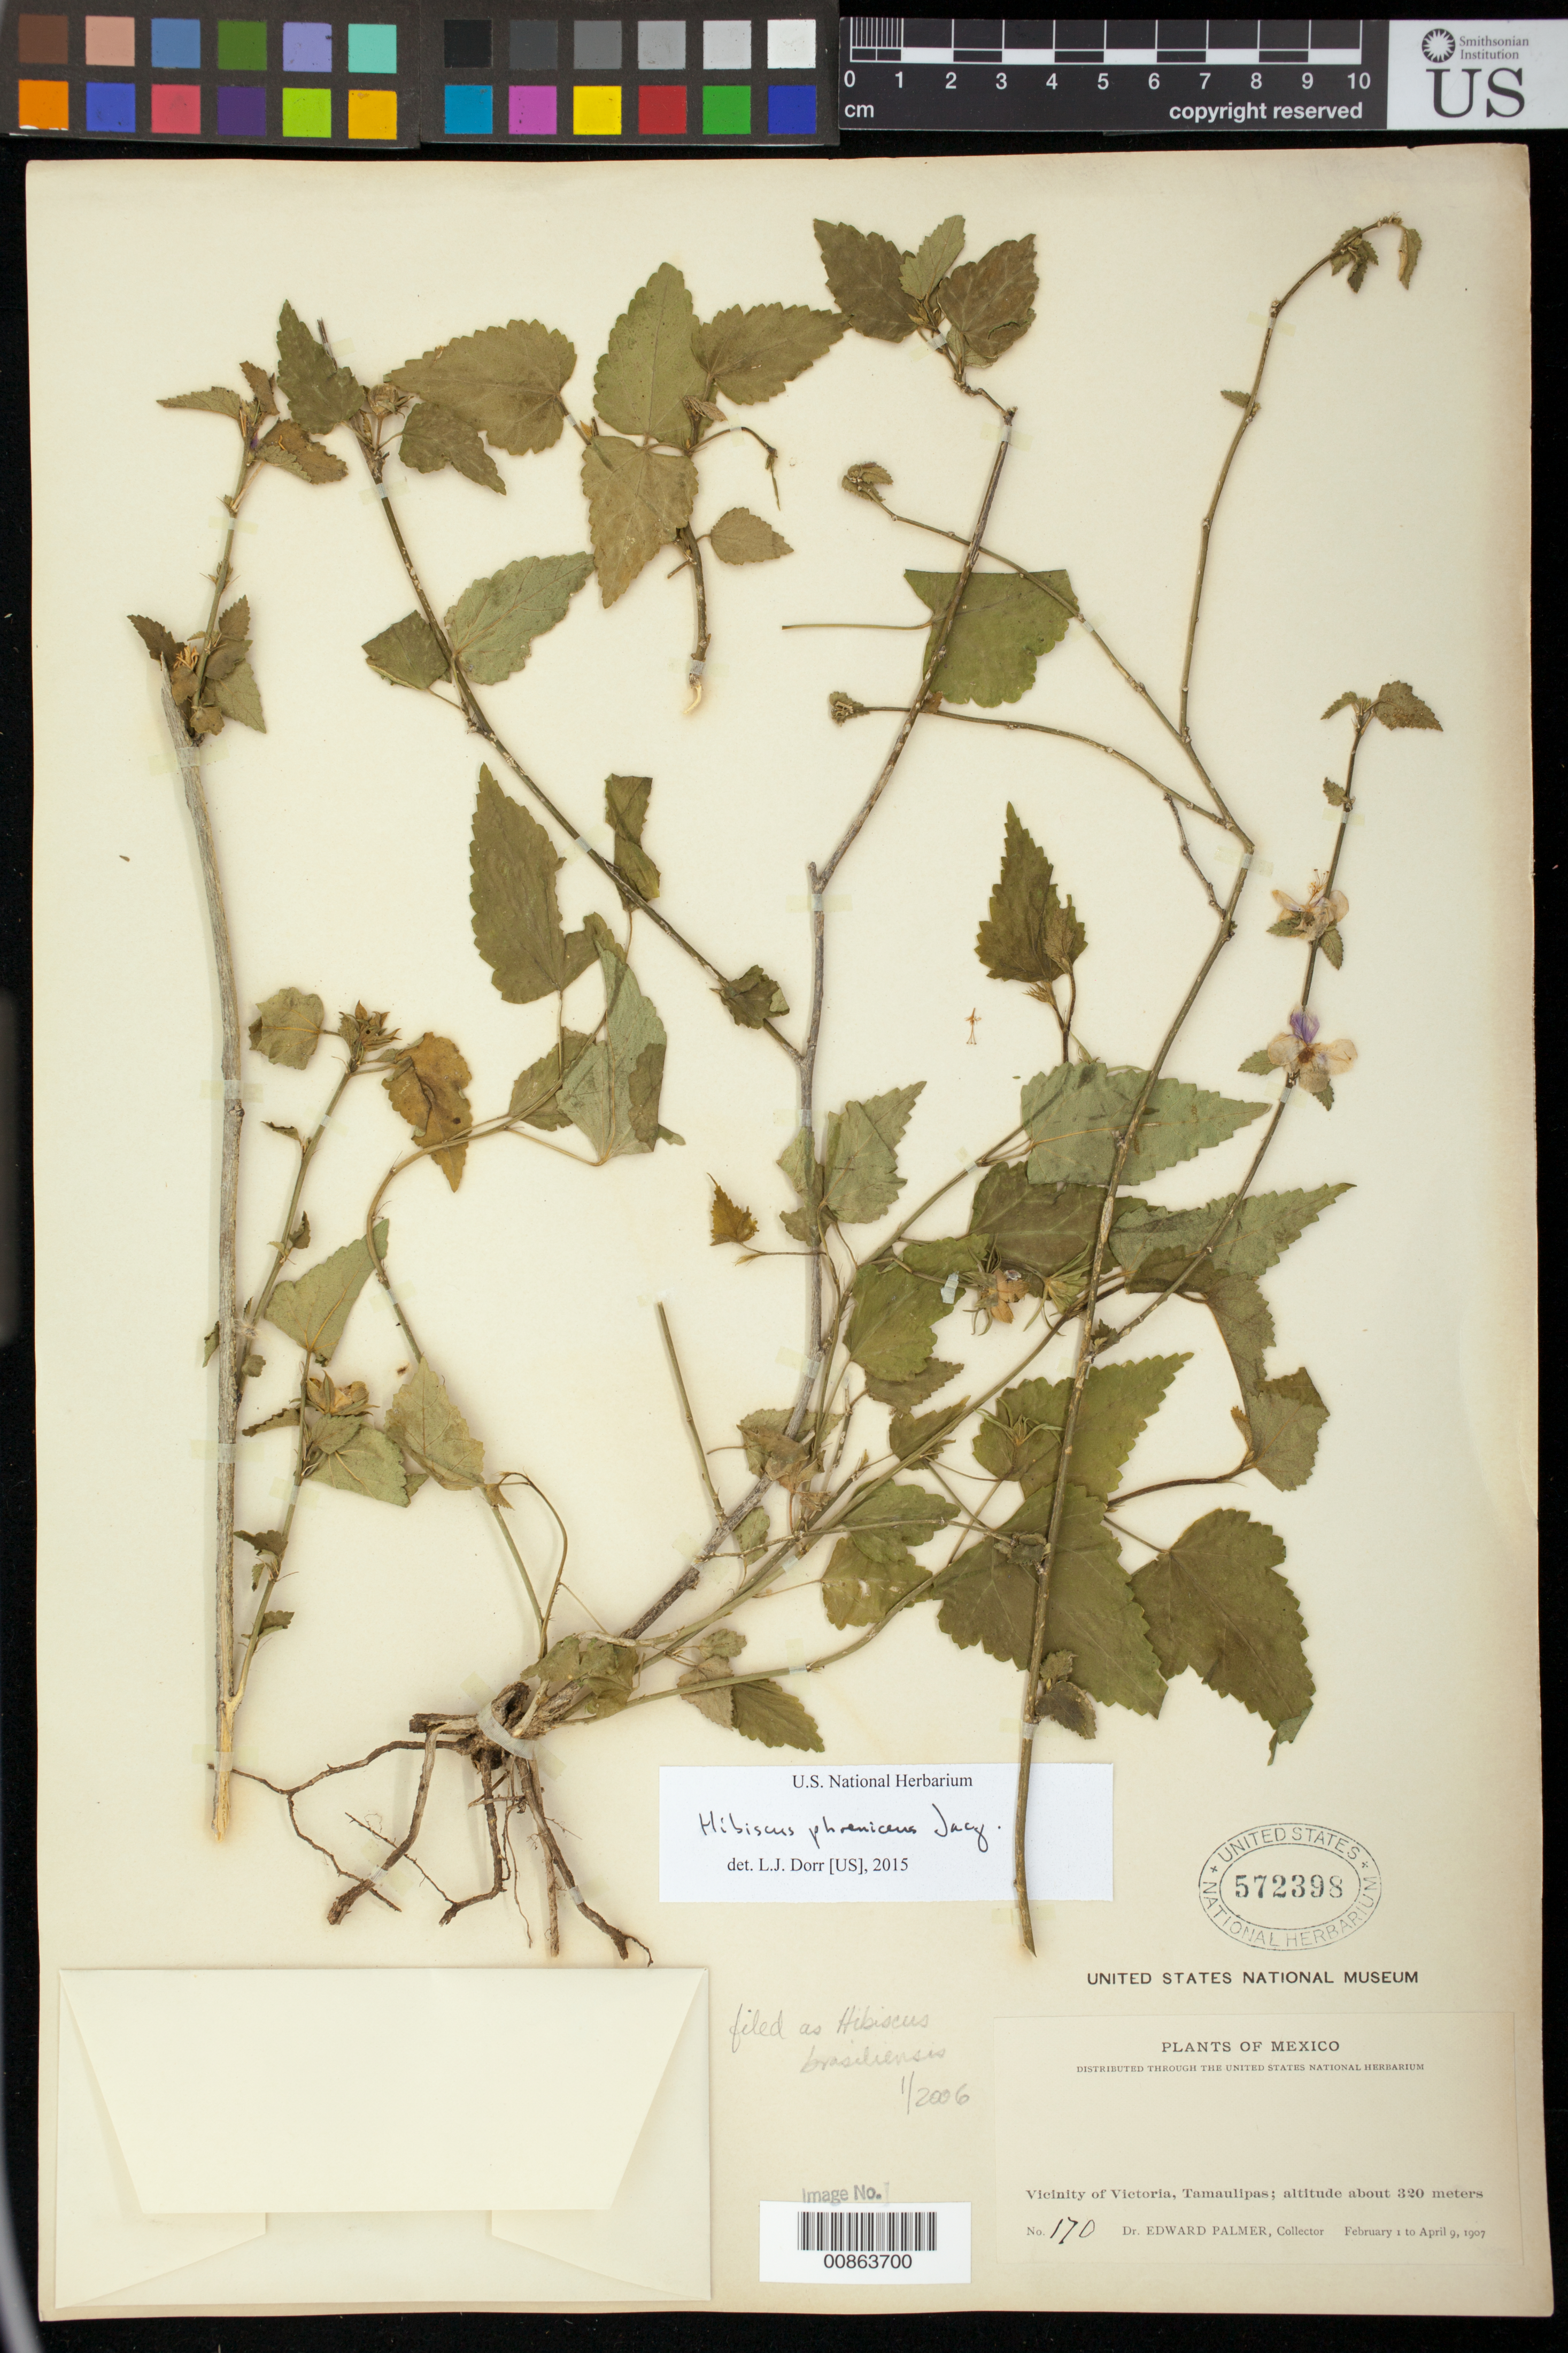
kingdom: Plantae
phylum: Tracheophyta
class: Magnoliopsida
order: Malvales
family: Malvaceae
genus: Hibiscus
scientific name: Hibiscus phoeniceus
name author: Jacq.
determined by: Dorr, L. J., (BOT), Smithsonian Institution - National Museum of Natural History (UNITED STATES)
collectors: E. Palmer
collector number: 170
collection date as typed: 01 Feb 1907 to 09 Apr 1907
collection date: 1907-02-01/1907-04-09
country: Mexico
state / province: Tamaulipas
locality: Vicinity of Victoria.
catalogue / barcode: US 572398